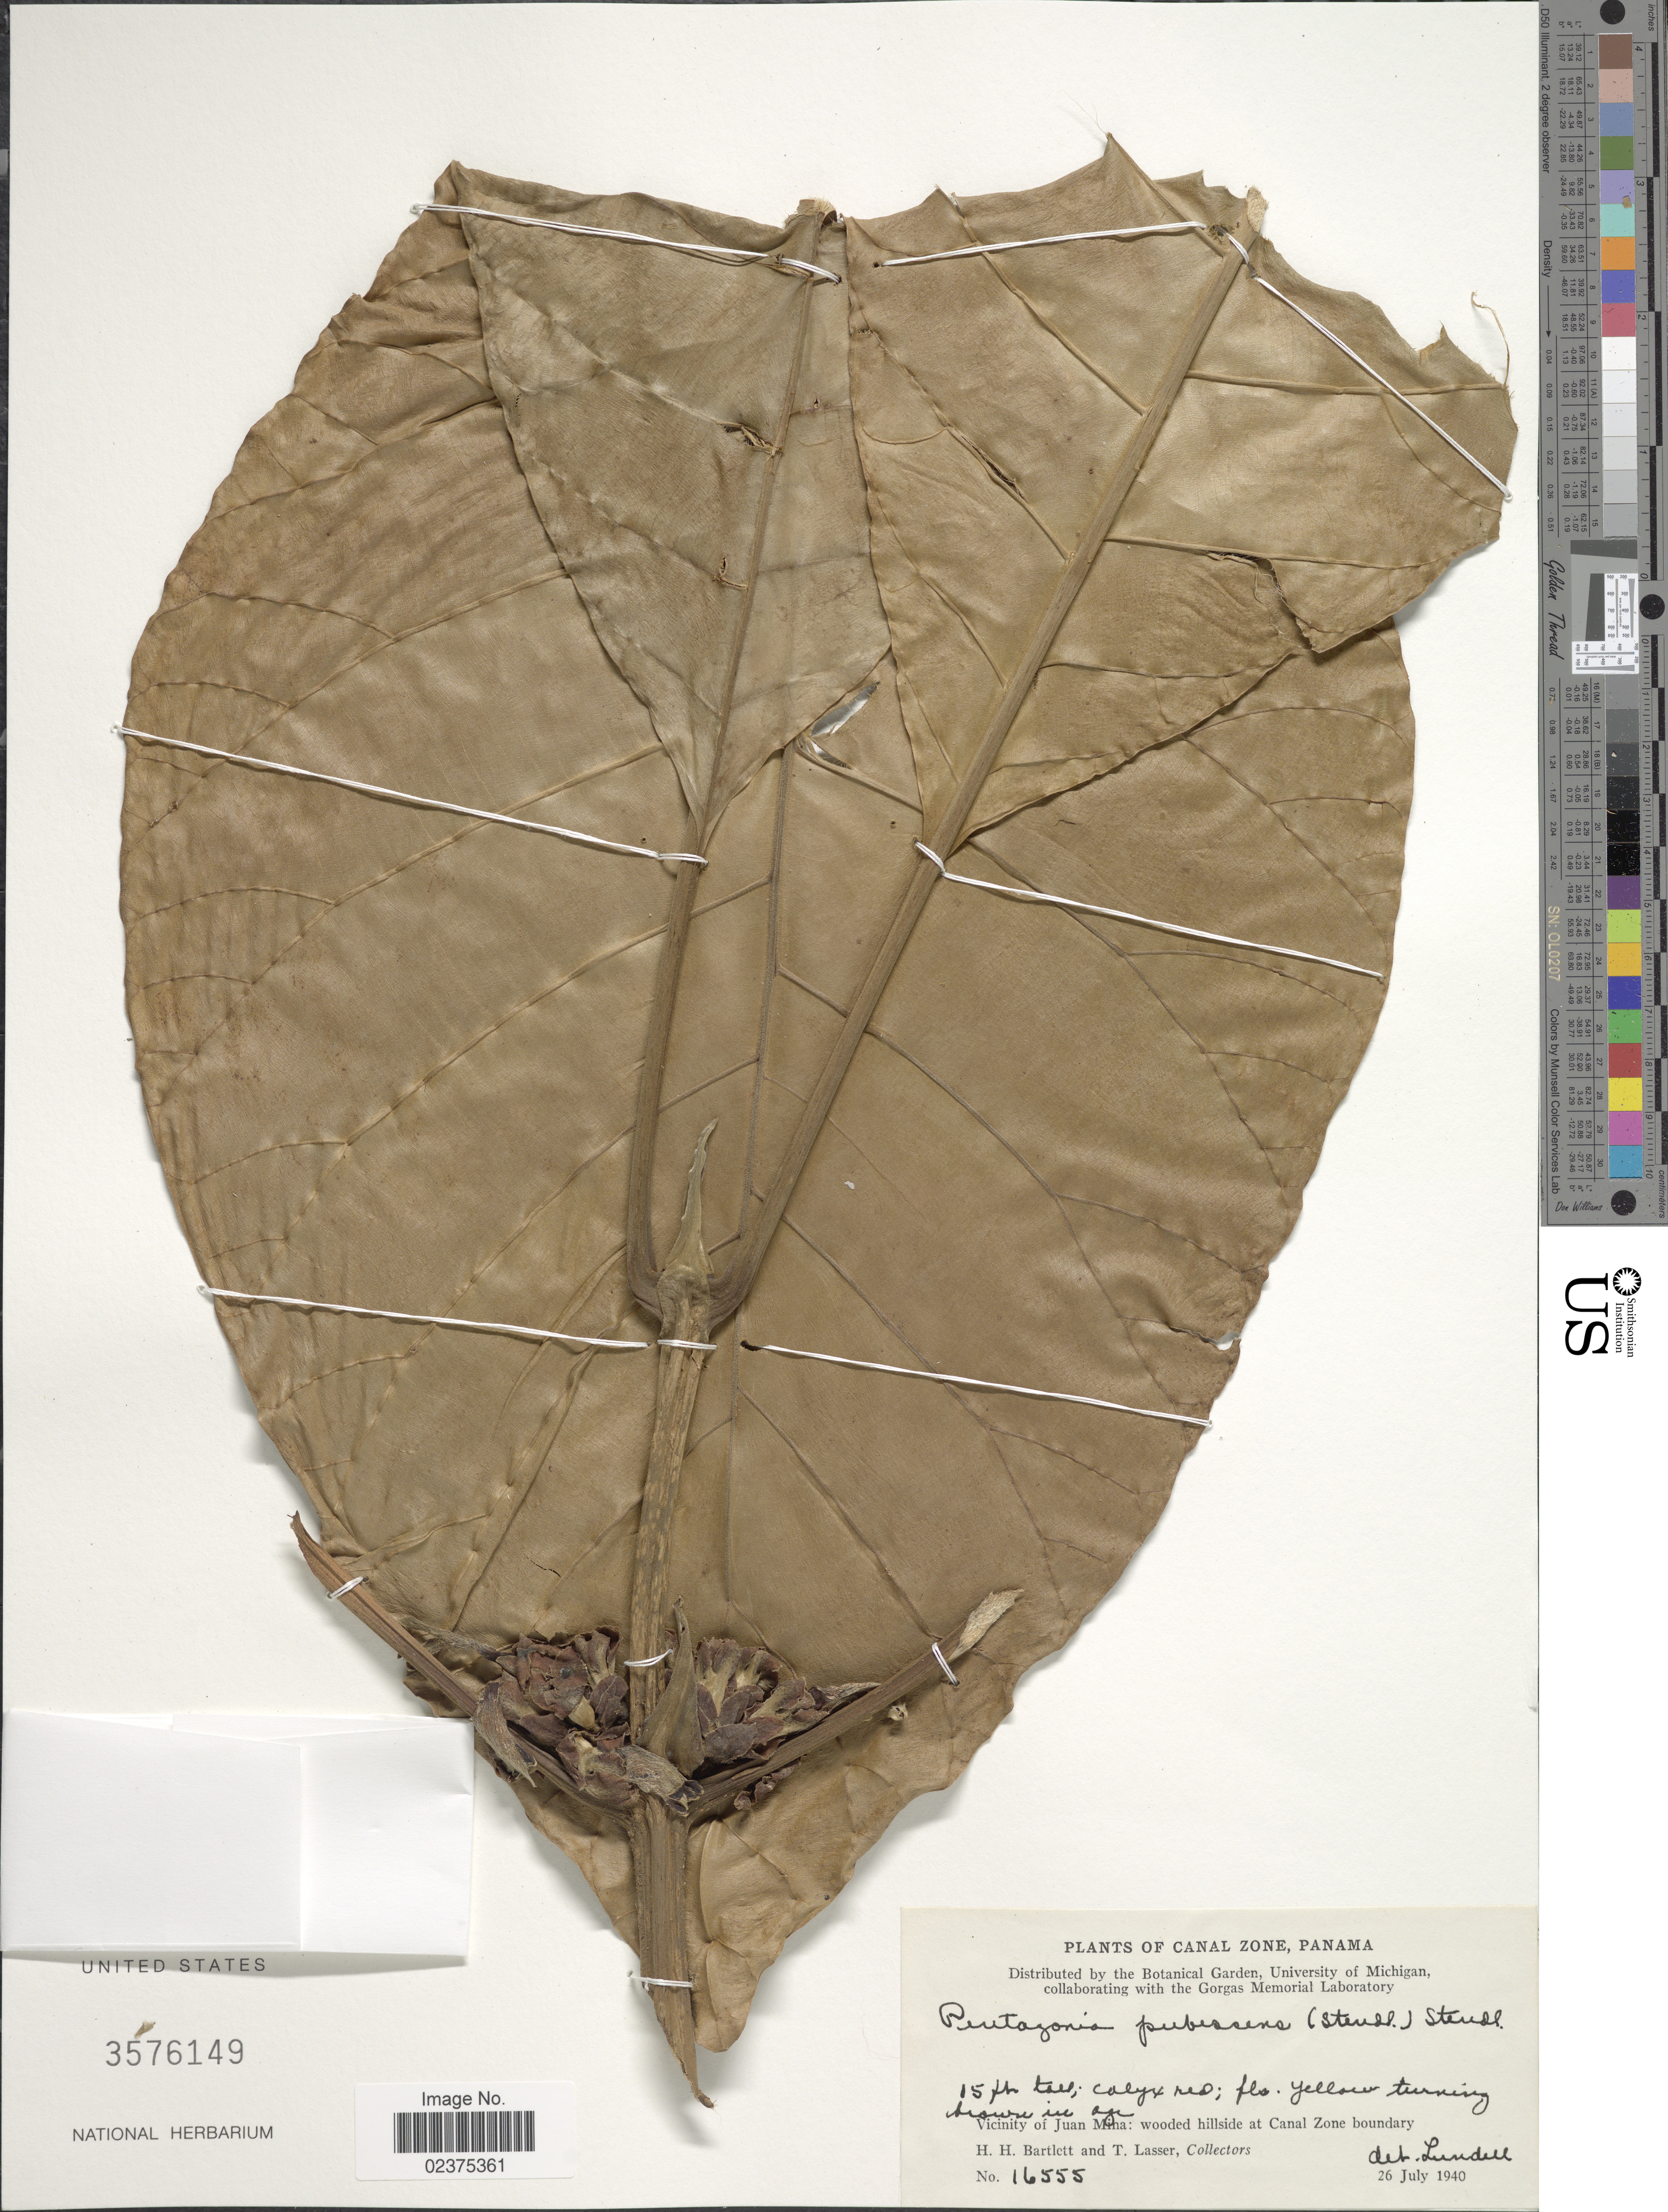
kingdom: Plantae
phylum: Tracheophyta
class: Magnoliopsida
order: Gentianales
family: Rubiaceae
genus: Pentagonia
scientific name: Pentagonia pubescens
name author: (Standl.) Standl.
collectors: H. H. Bartlett & T. Lasser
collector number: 16555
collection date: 1940-07-26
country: Panama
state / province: Colón / Panamá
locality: Canal Zone, Panama, Vicinity of Juan Mina: wooded hillside at Canal Zone boundary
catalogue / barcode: US 3576149